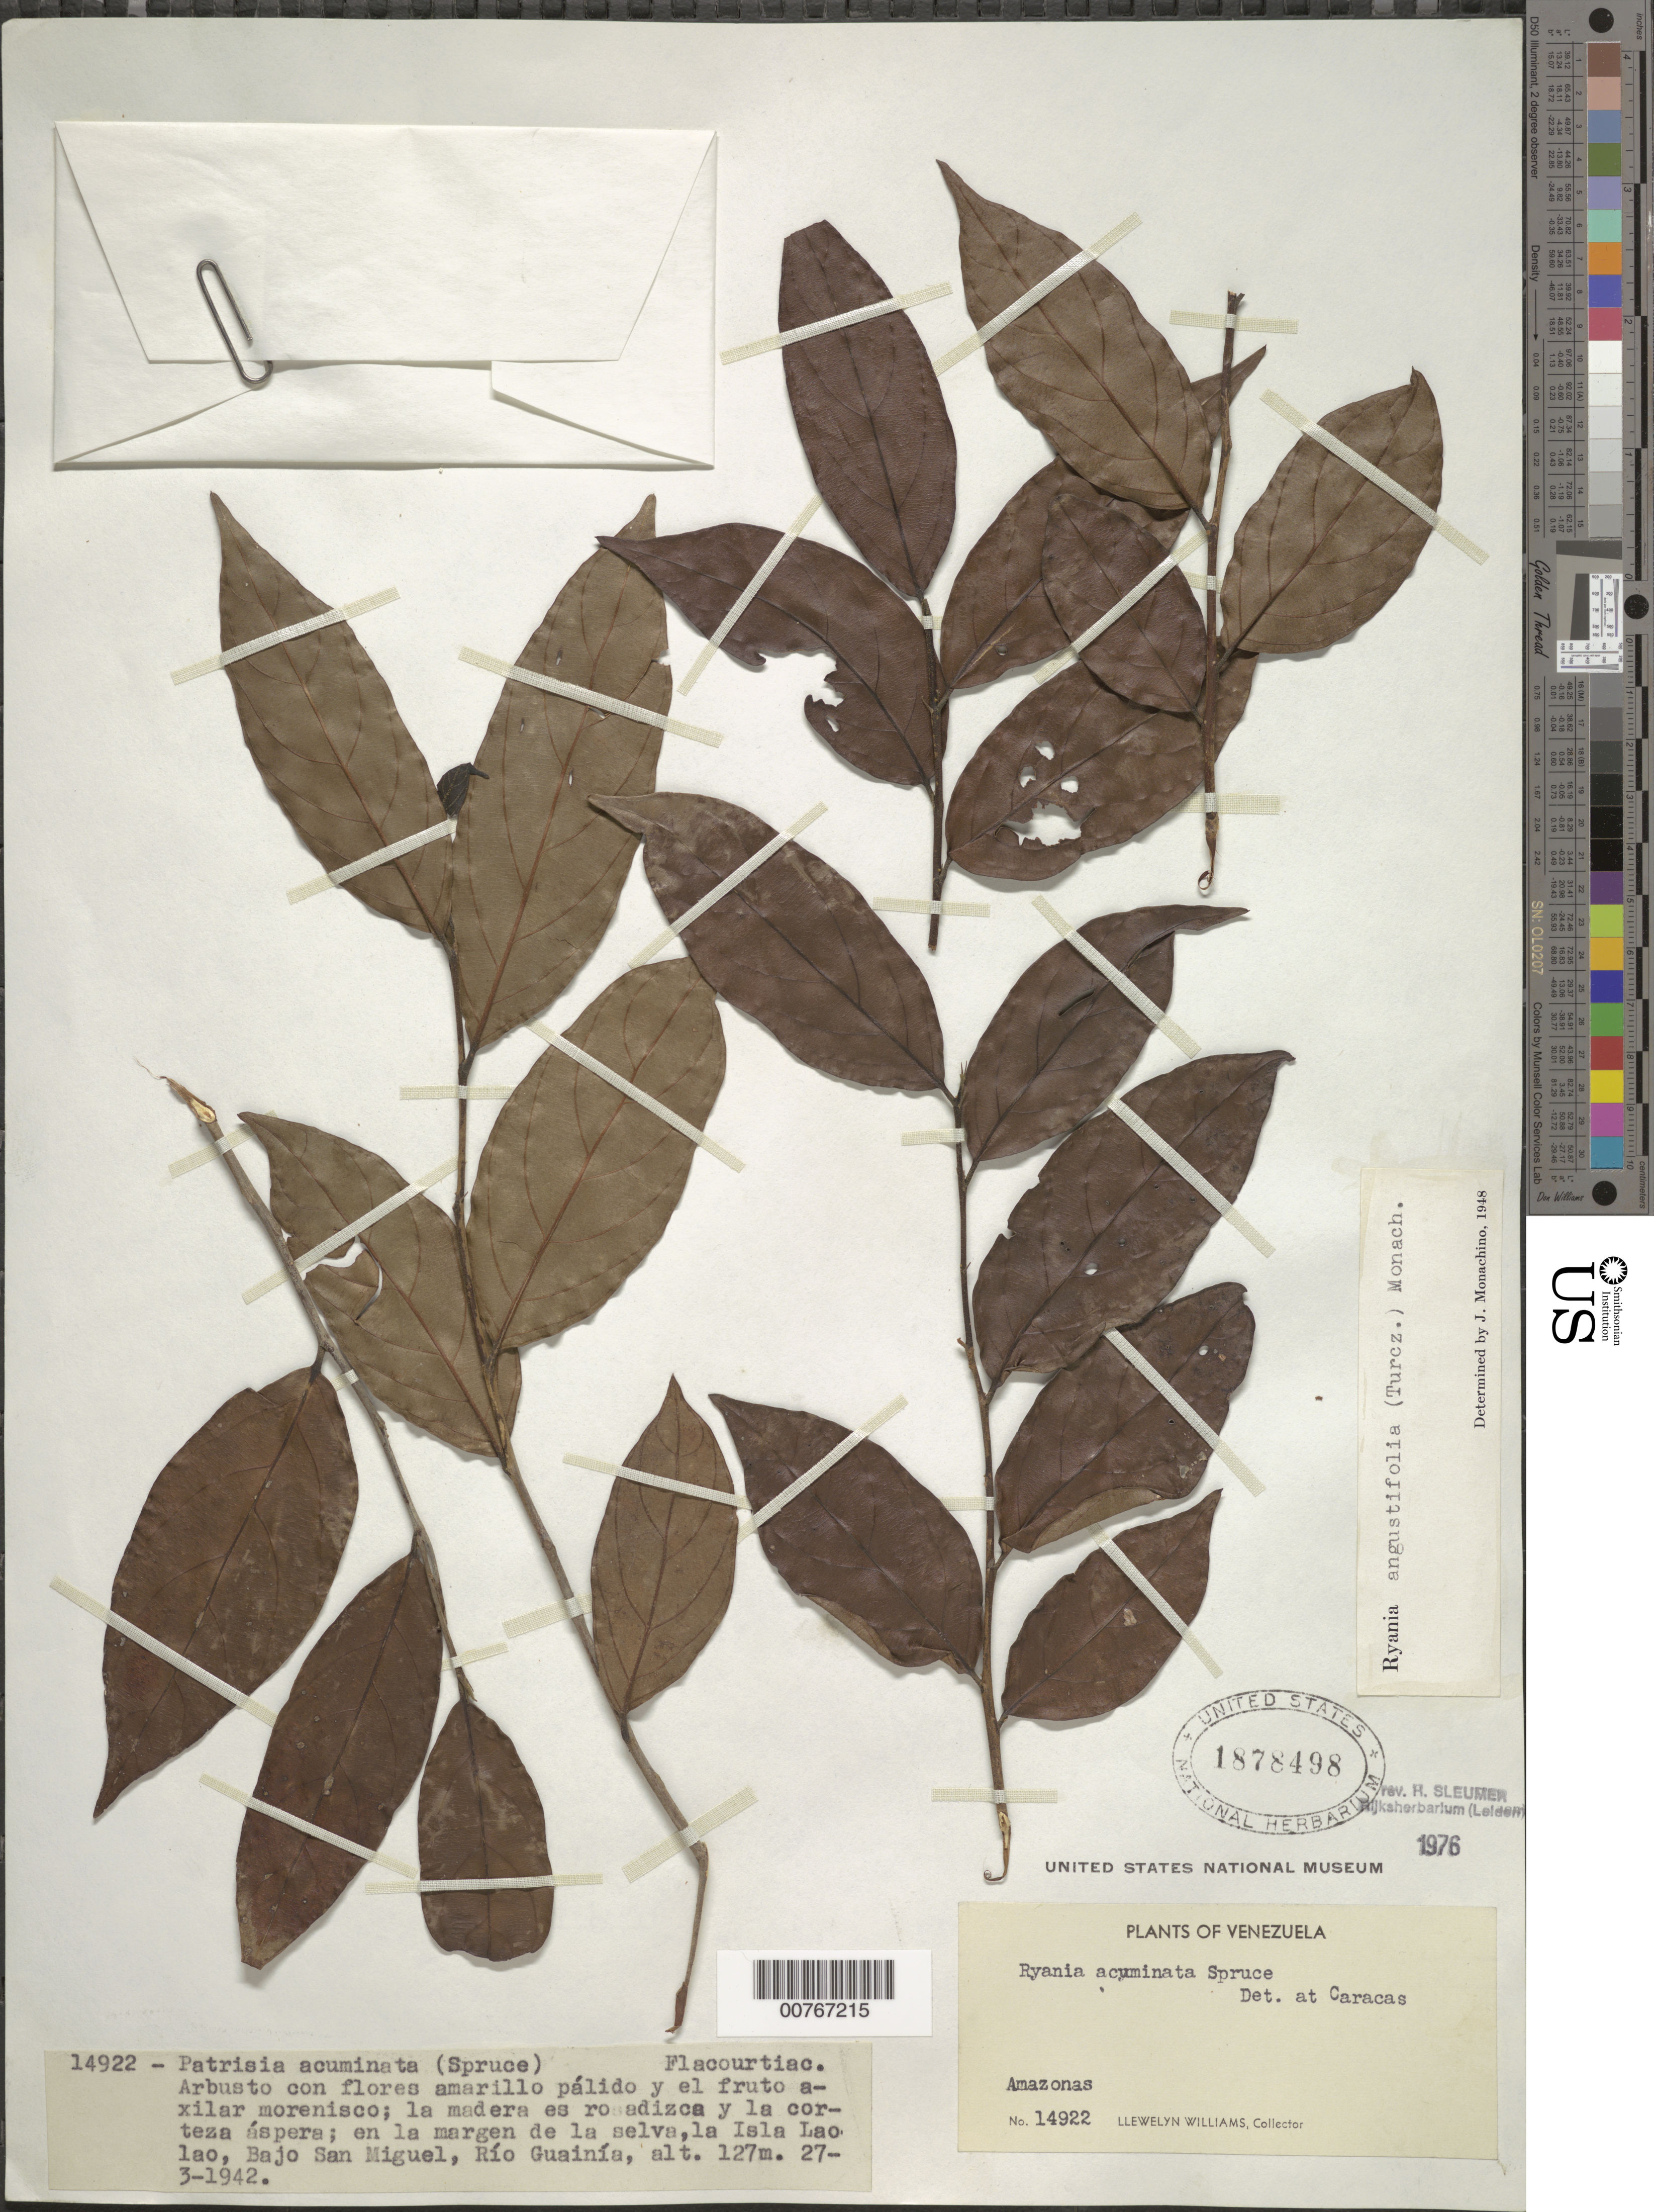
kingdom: Plantae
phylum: Tracheophyta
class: Magnoliopsida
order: Malpighiales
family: Salicaceae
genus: Ryania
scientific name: Ryania angustifolia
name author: (Turcz.) Monach.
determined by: Sleumer, H. O.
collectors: Ll. Williams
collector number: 14922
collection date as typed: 27-Mar-42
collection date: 1942-03-27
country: Venezuela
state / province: Amazonas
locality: Isla LaoLao, Bajo San Miguel, Río Guainía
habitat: Edge of forest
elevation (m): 120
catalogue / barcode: US 1878498